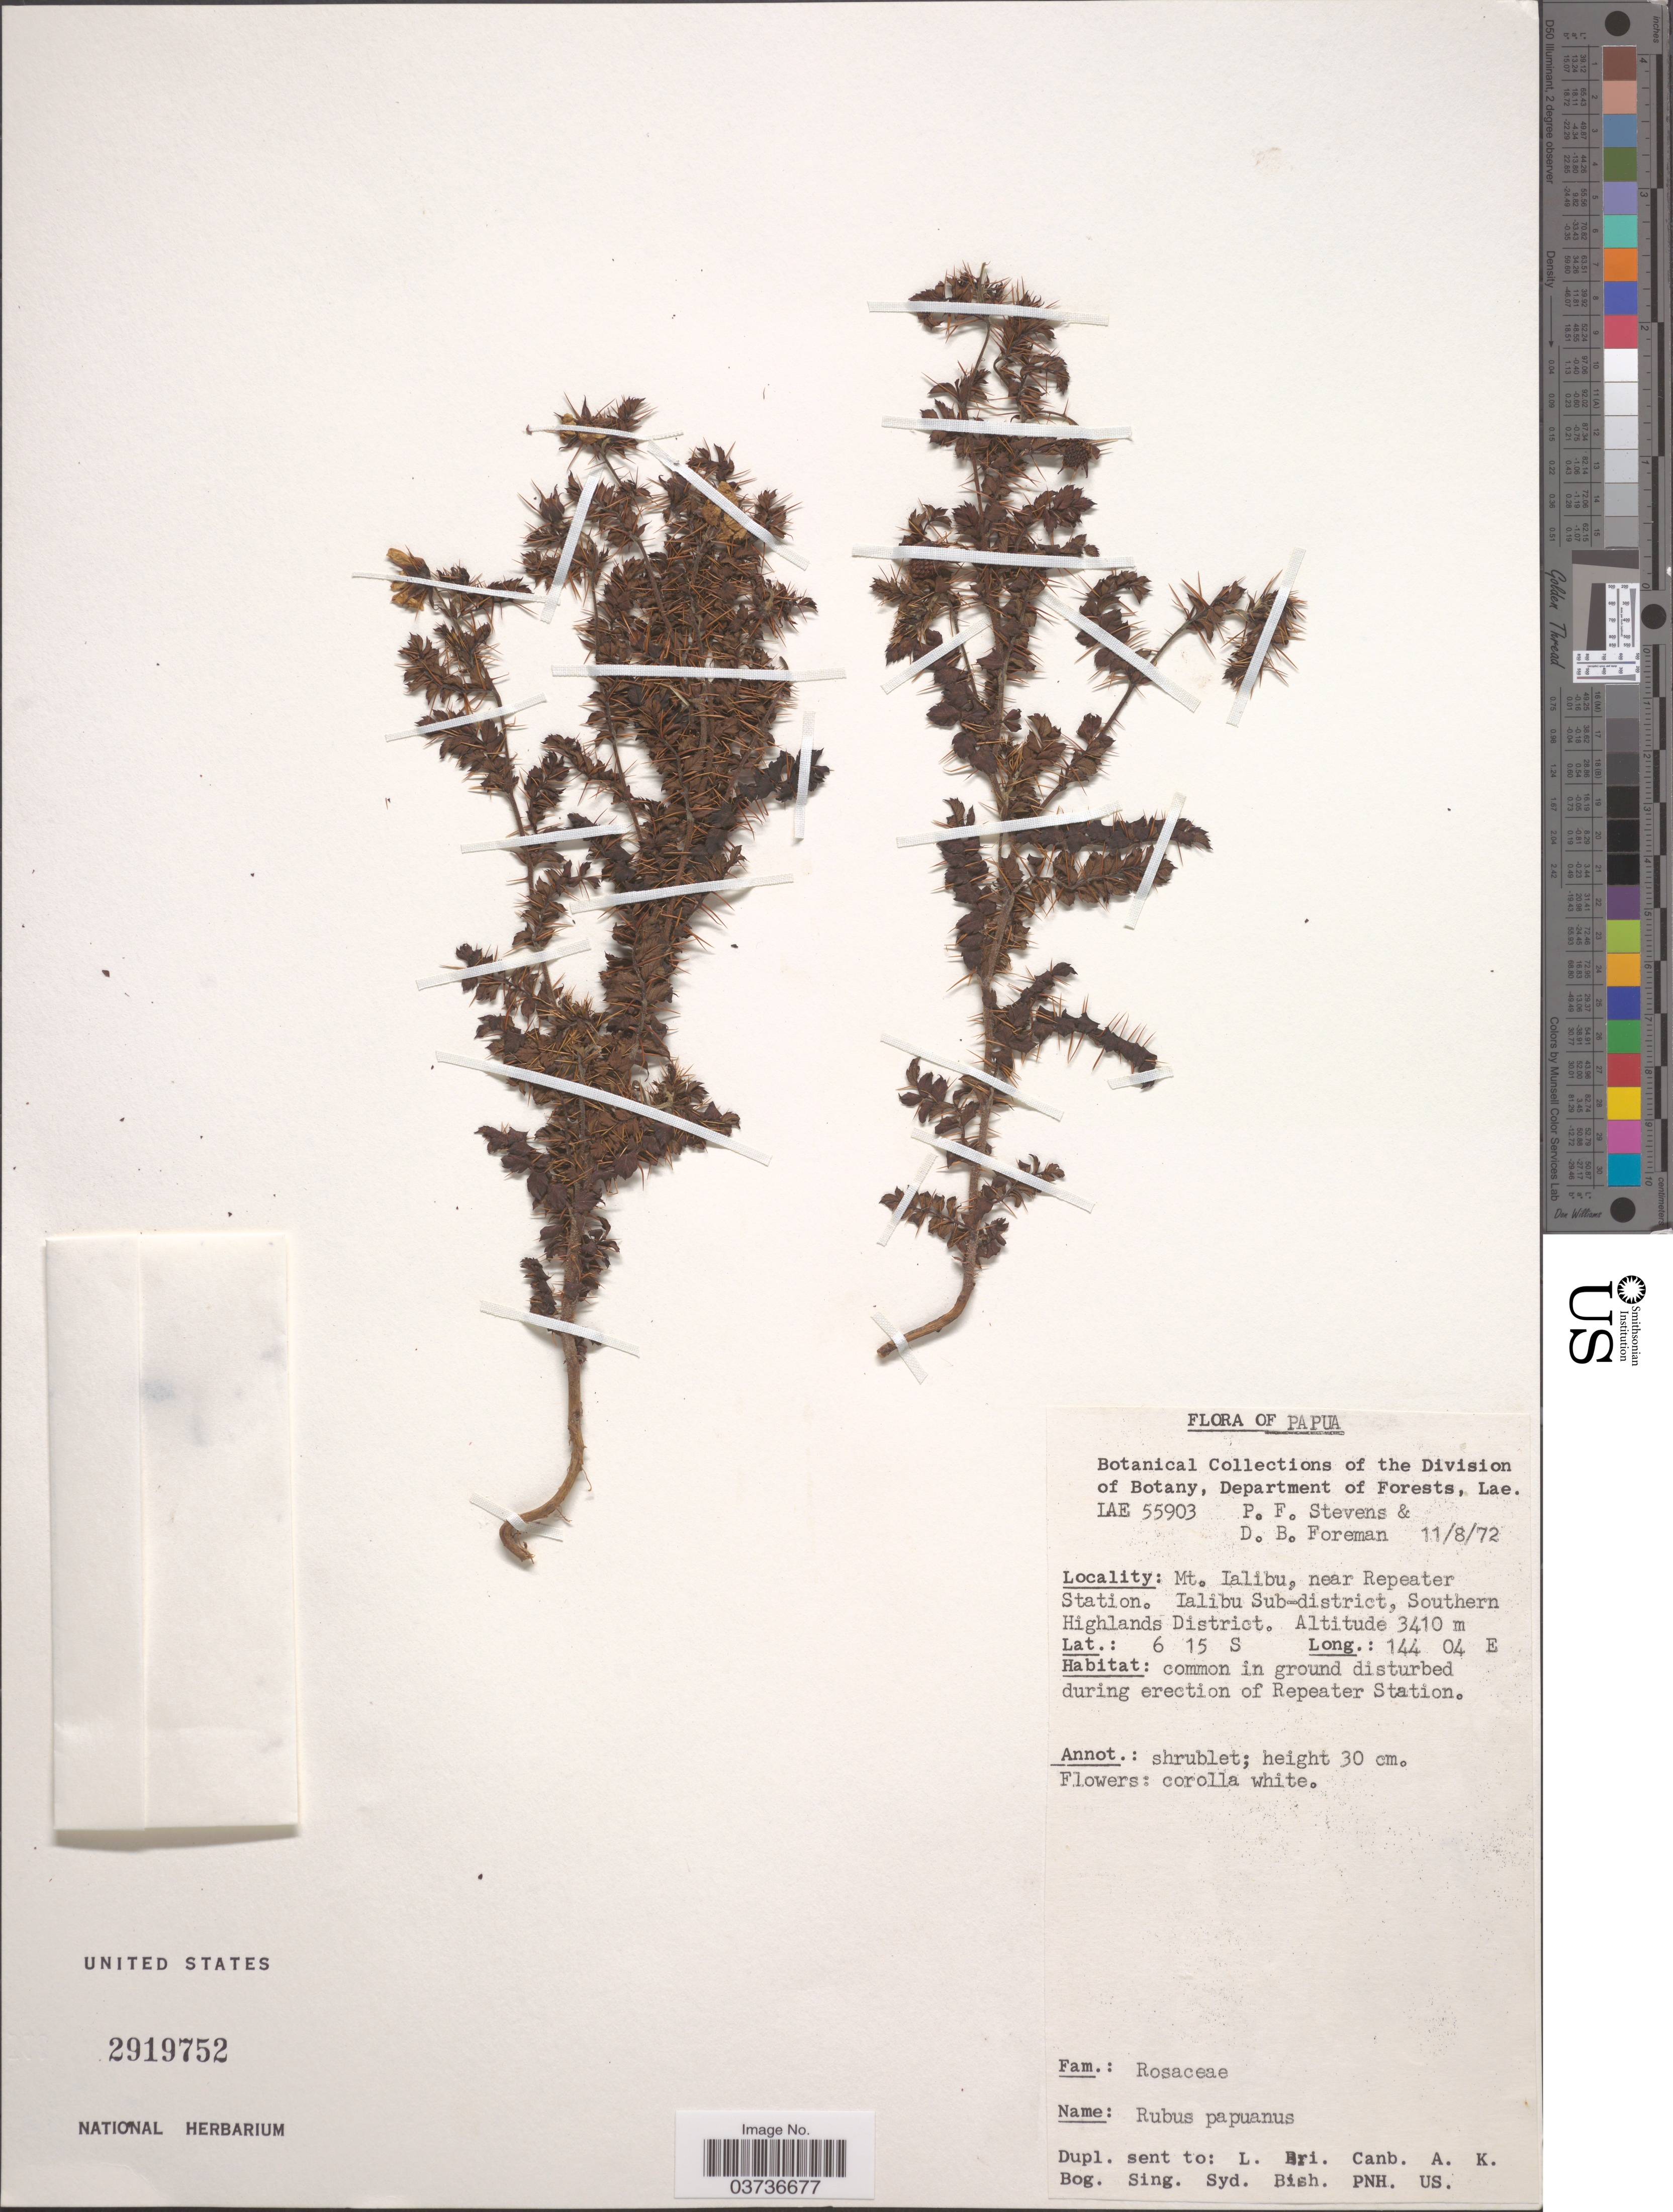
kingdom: Plantae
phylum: Tracheophyta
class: Magnoliopsida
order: Rosales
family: Rosaceae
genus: Rubus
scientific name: Rubus papuanus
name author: Schltr. ex Diels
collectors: P. F. Stevens & D. Foreman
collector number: LAE55903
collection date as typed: Transcribed d/m/y: 11/8/72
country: Papua New Guinea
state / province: Southern Highlands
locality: Mt. Ialibu, near Repeater Station. Ialibu Sub-district, Southern Highlands District.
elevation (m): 3410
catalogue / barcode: US 2919752